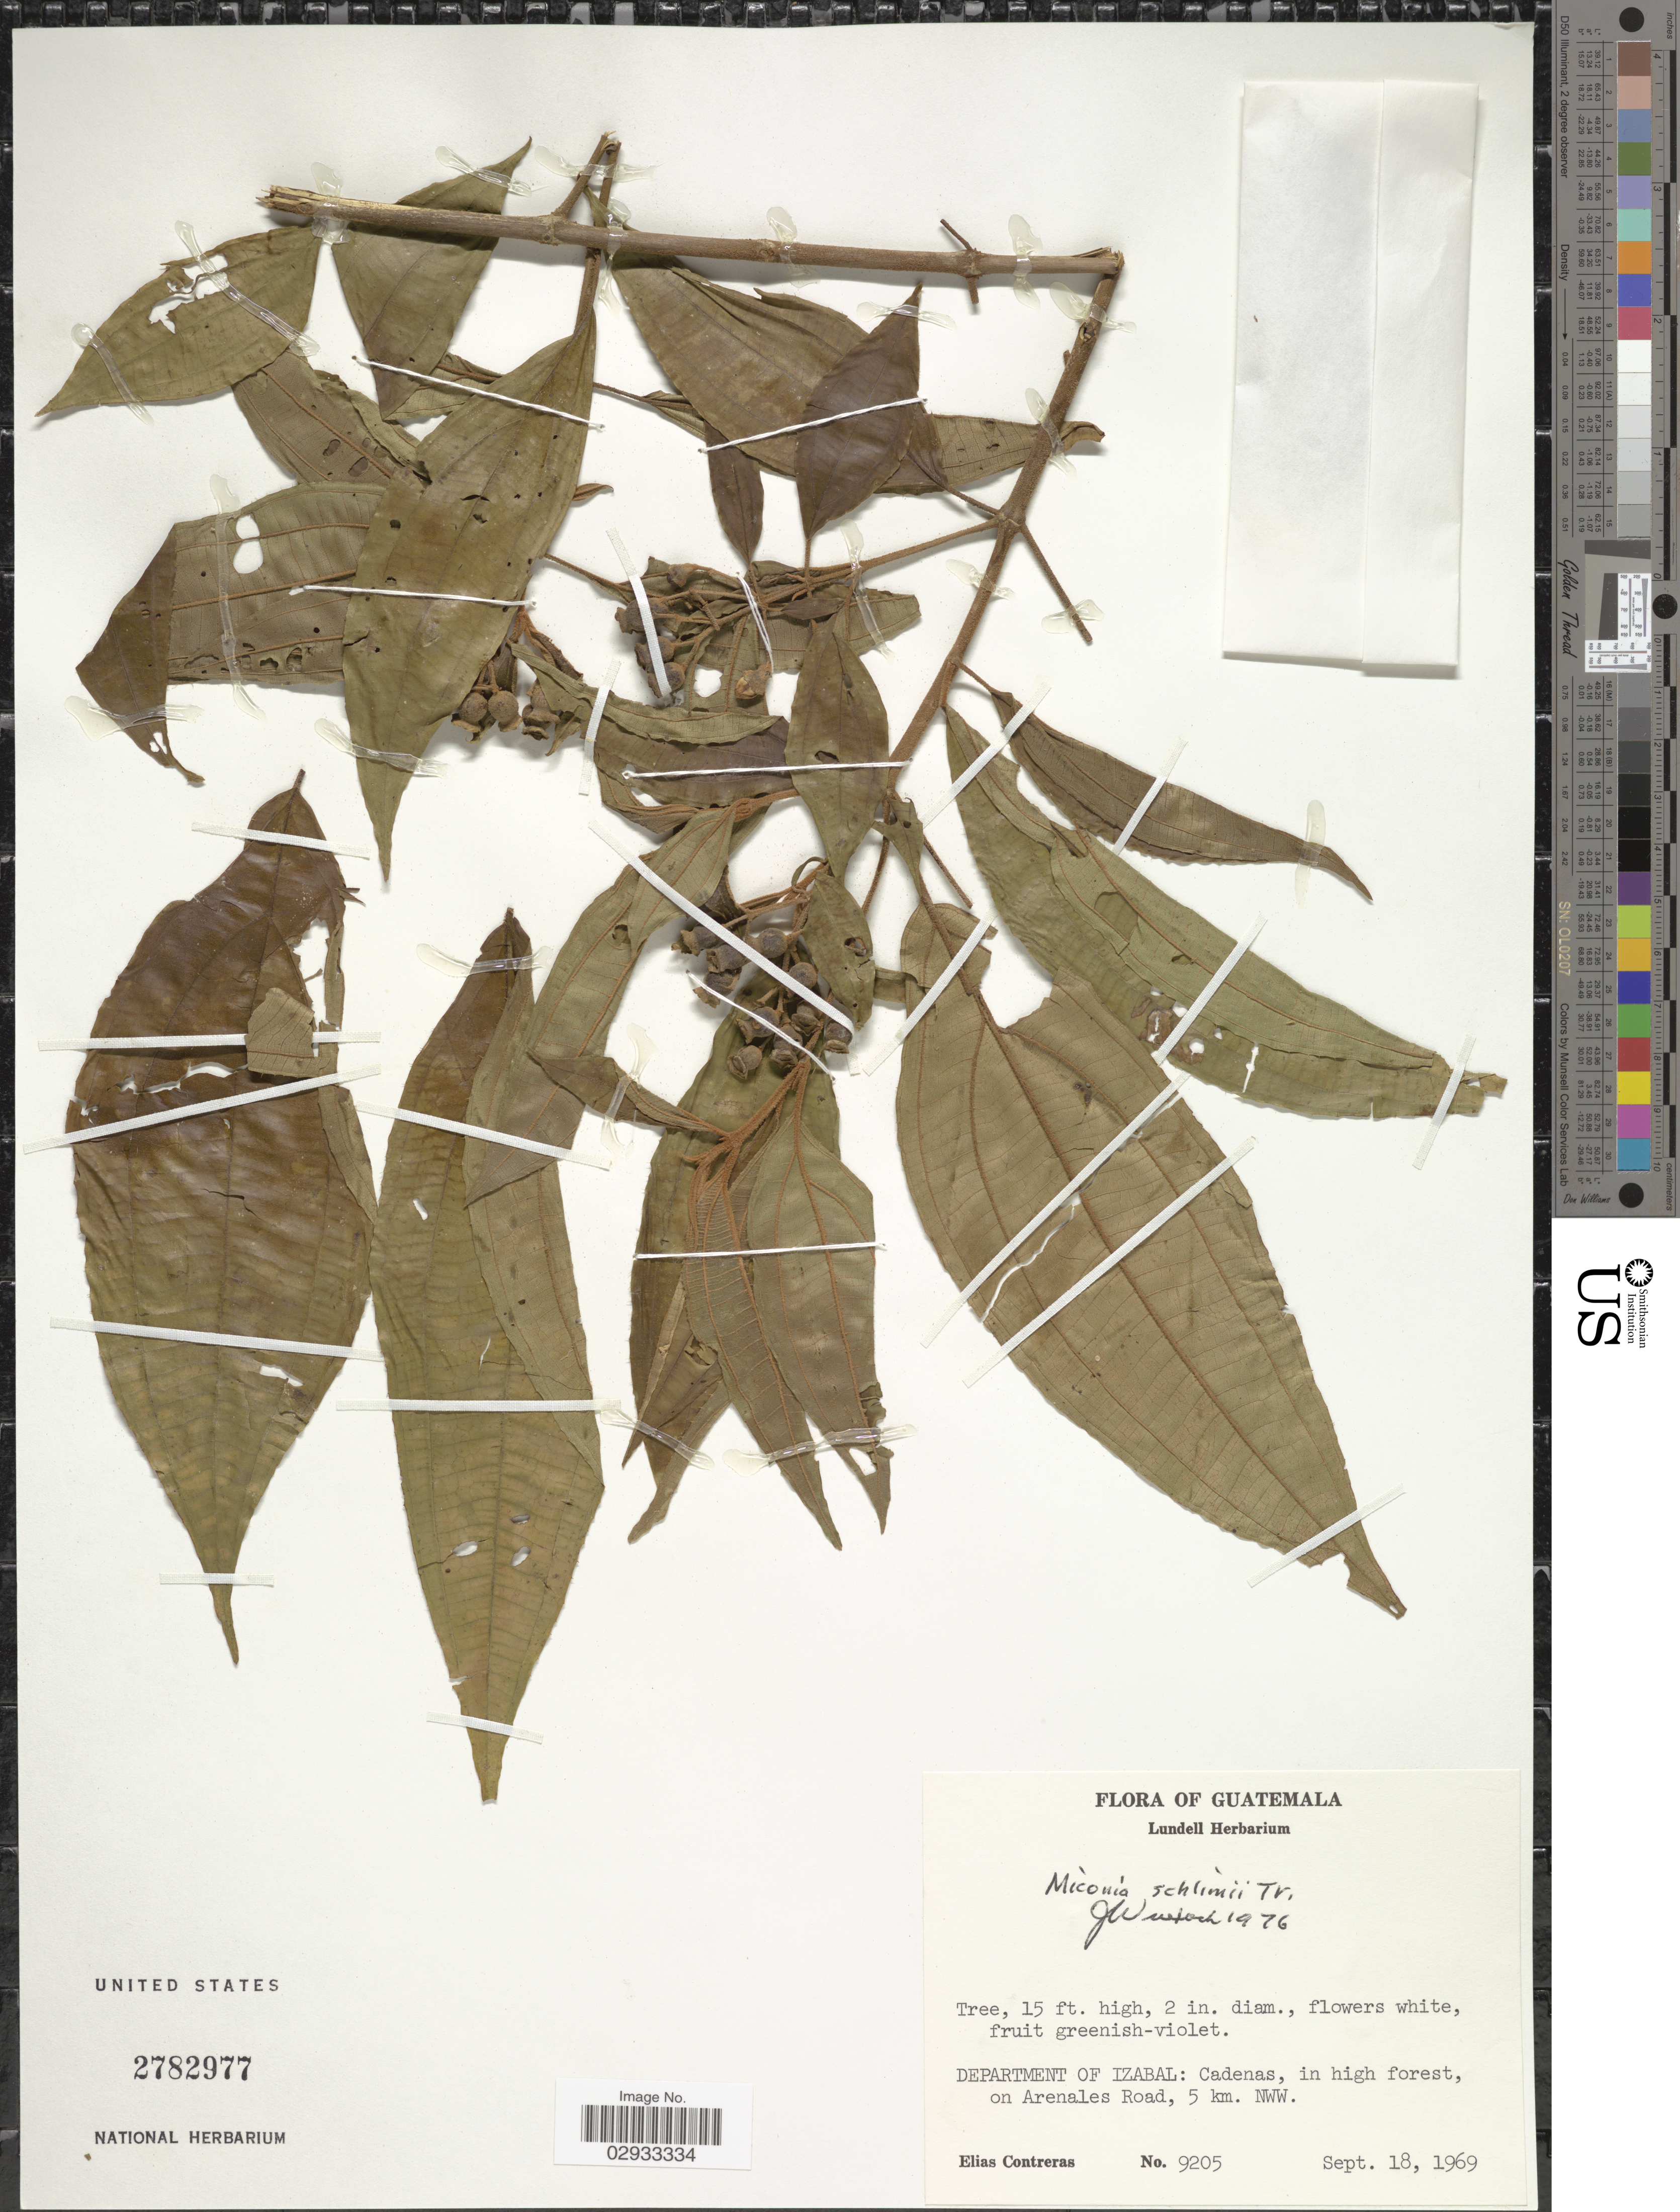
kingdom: Plantae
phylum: Tracheophyta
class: Magnoliopsida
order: Myrtales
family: Melastomataceae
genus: Miconia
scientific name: Miconia schlimii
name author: Triana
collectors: E. Contreras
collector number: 9205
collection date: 1969-09-18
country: Guatemala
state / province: Izabal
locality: Department of Izabal: Cadenas, in high forest, on Arenales Road, 5 km. NWW.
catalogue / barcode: US 2782977